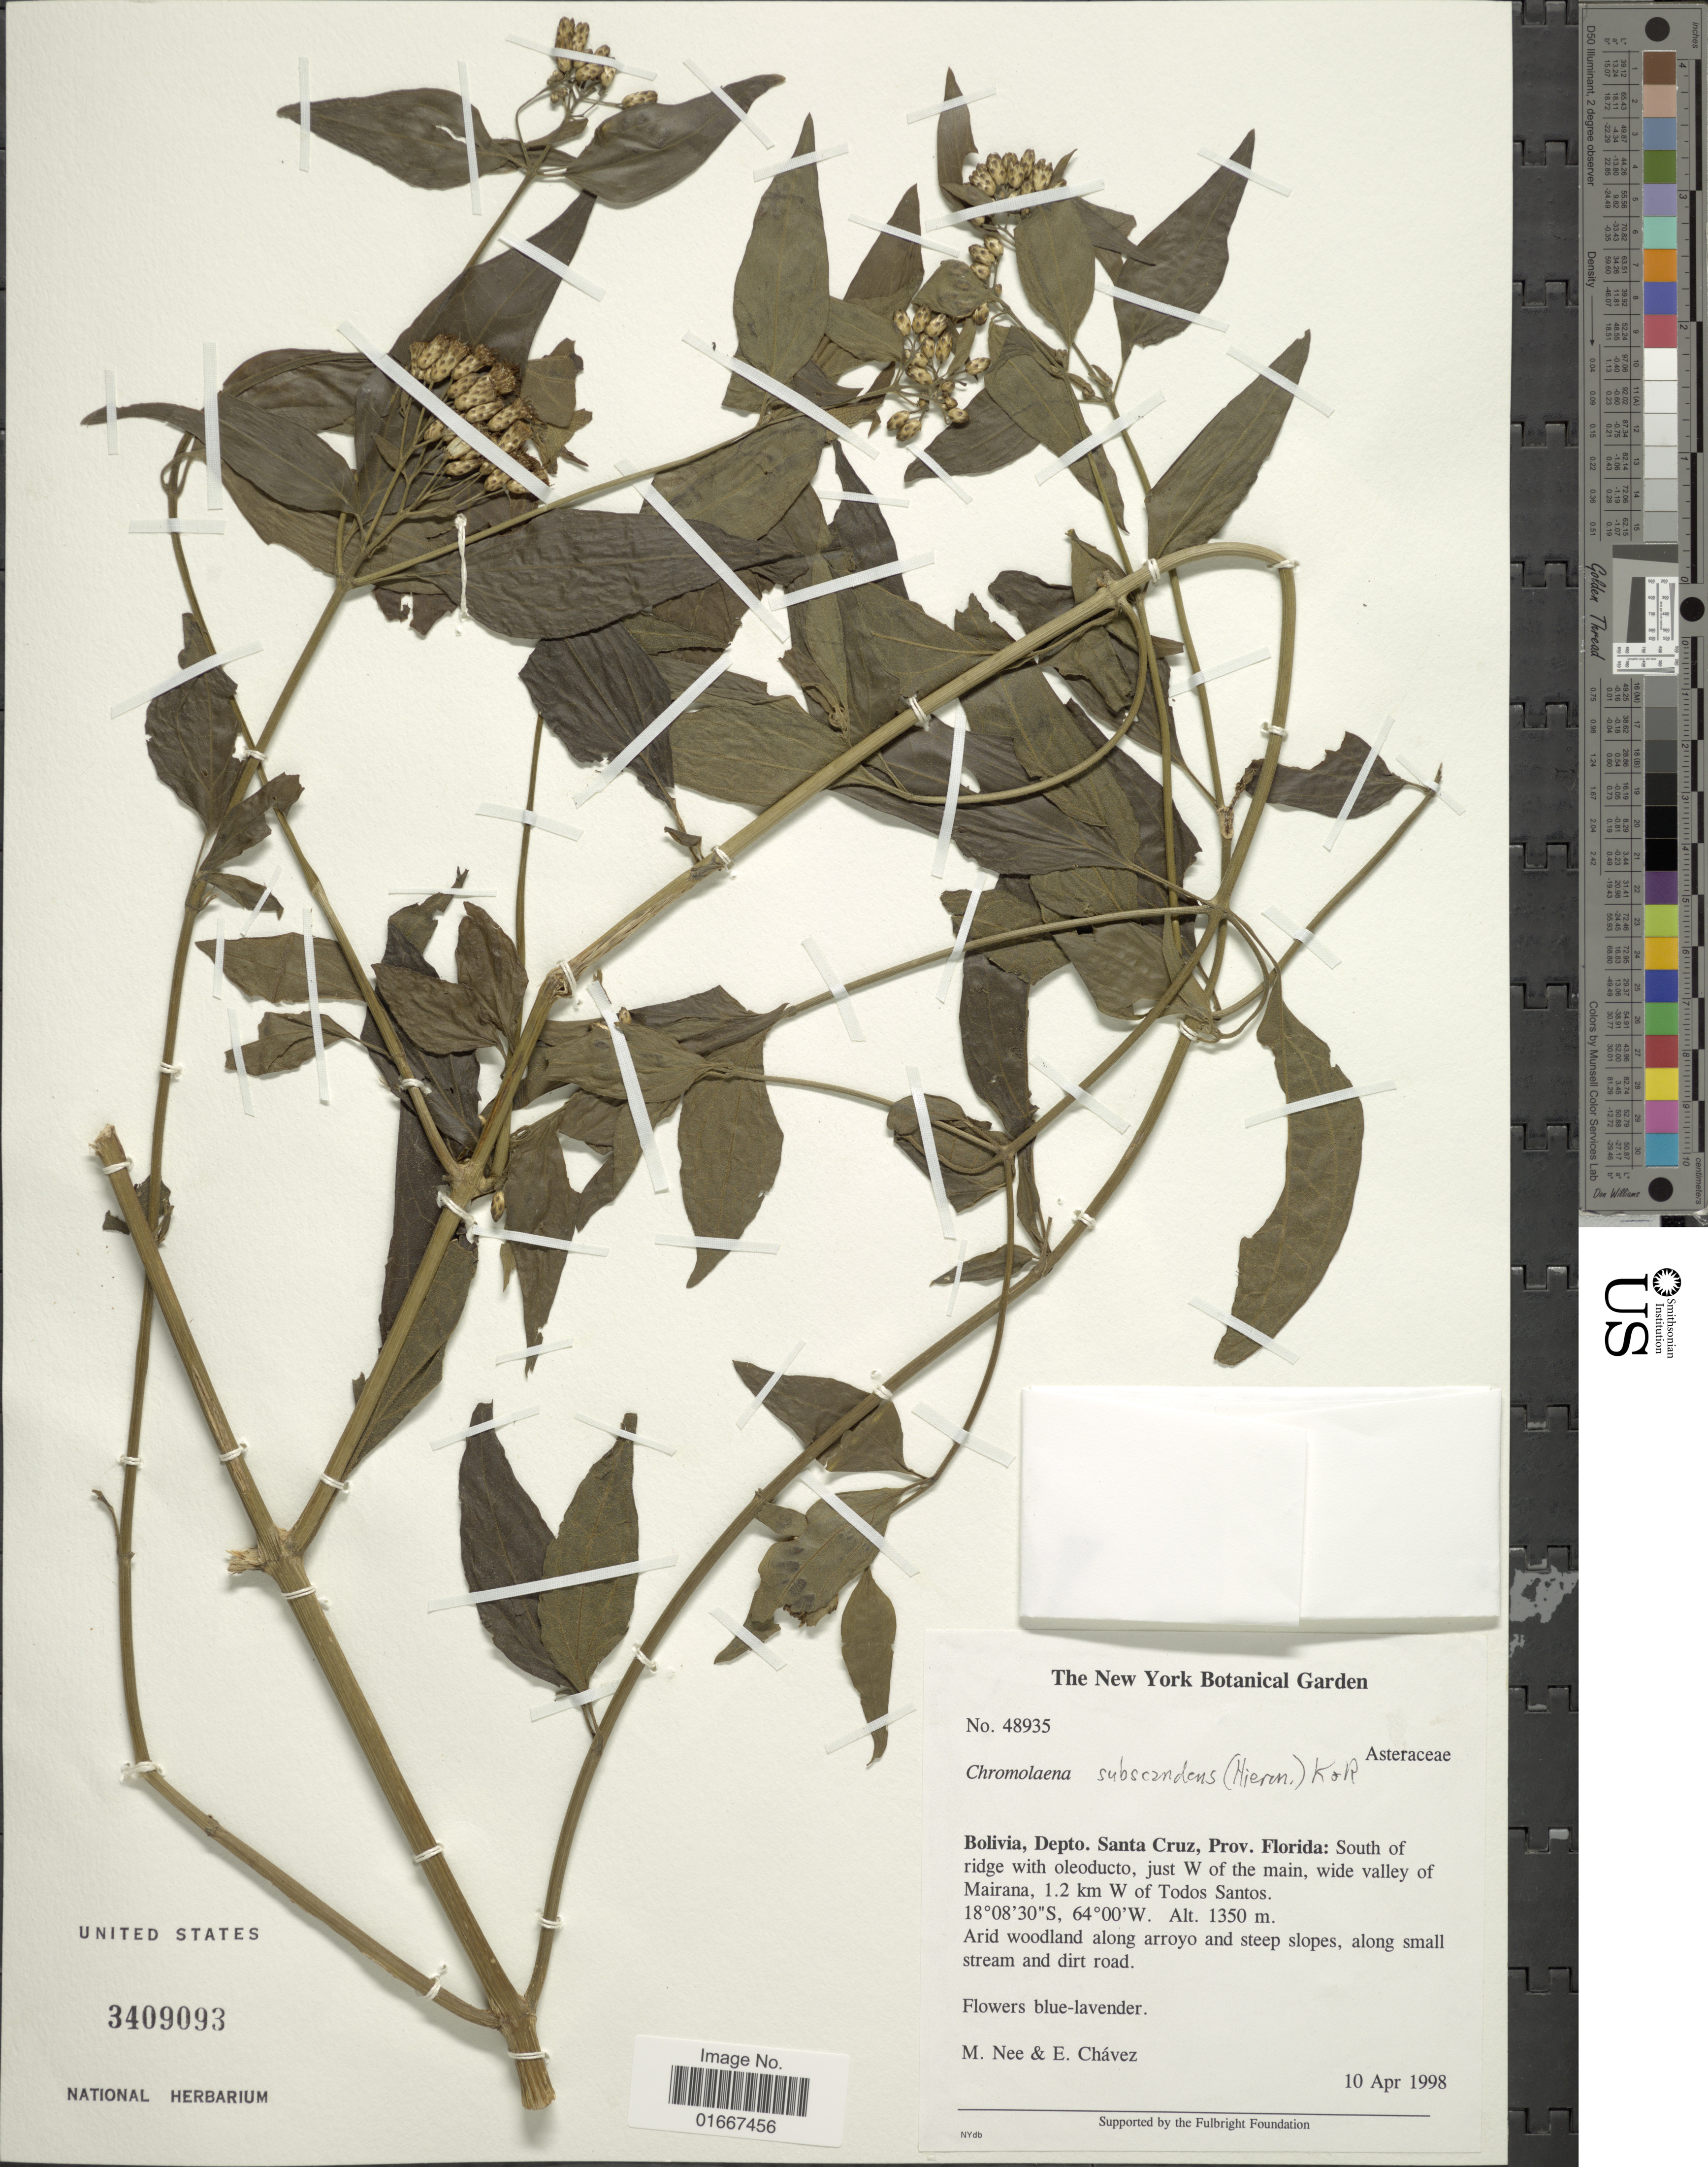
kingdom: Plantae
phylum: Tracheophyta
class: Magnoliopsida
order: Asterales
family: Asteraceae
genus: Chromolaena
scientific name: Chromolaena subscandens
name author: (Hieron.) R.M. King & H. Rob.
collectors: M. Nee & E. Chavez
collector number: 48935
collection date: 1998-04-10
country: Bolivia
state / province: Santa Cruz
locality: Prov. Florida: South of ridge with oleoducto, just W of the main, wide valley of Mairana, 1.2 km W of Todos Santos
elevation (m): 1350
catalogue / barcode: US 3409093